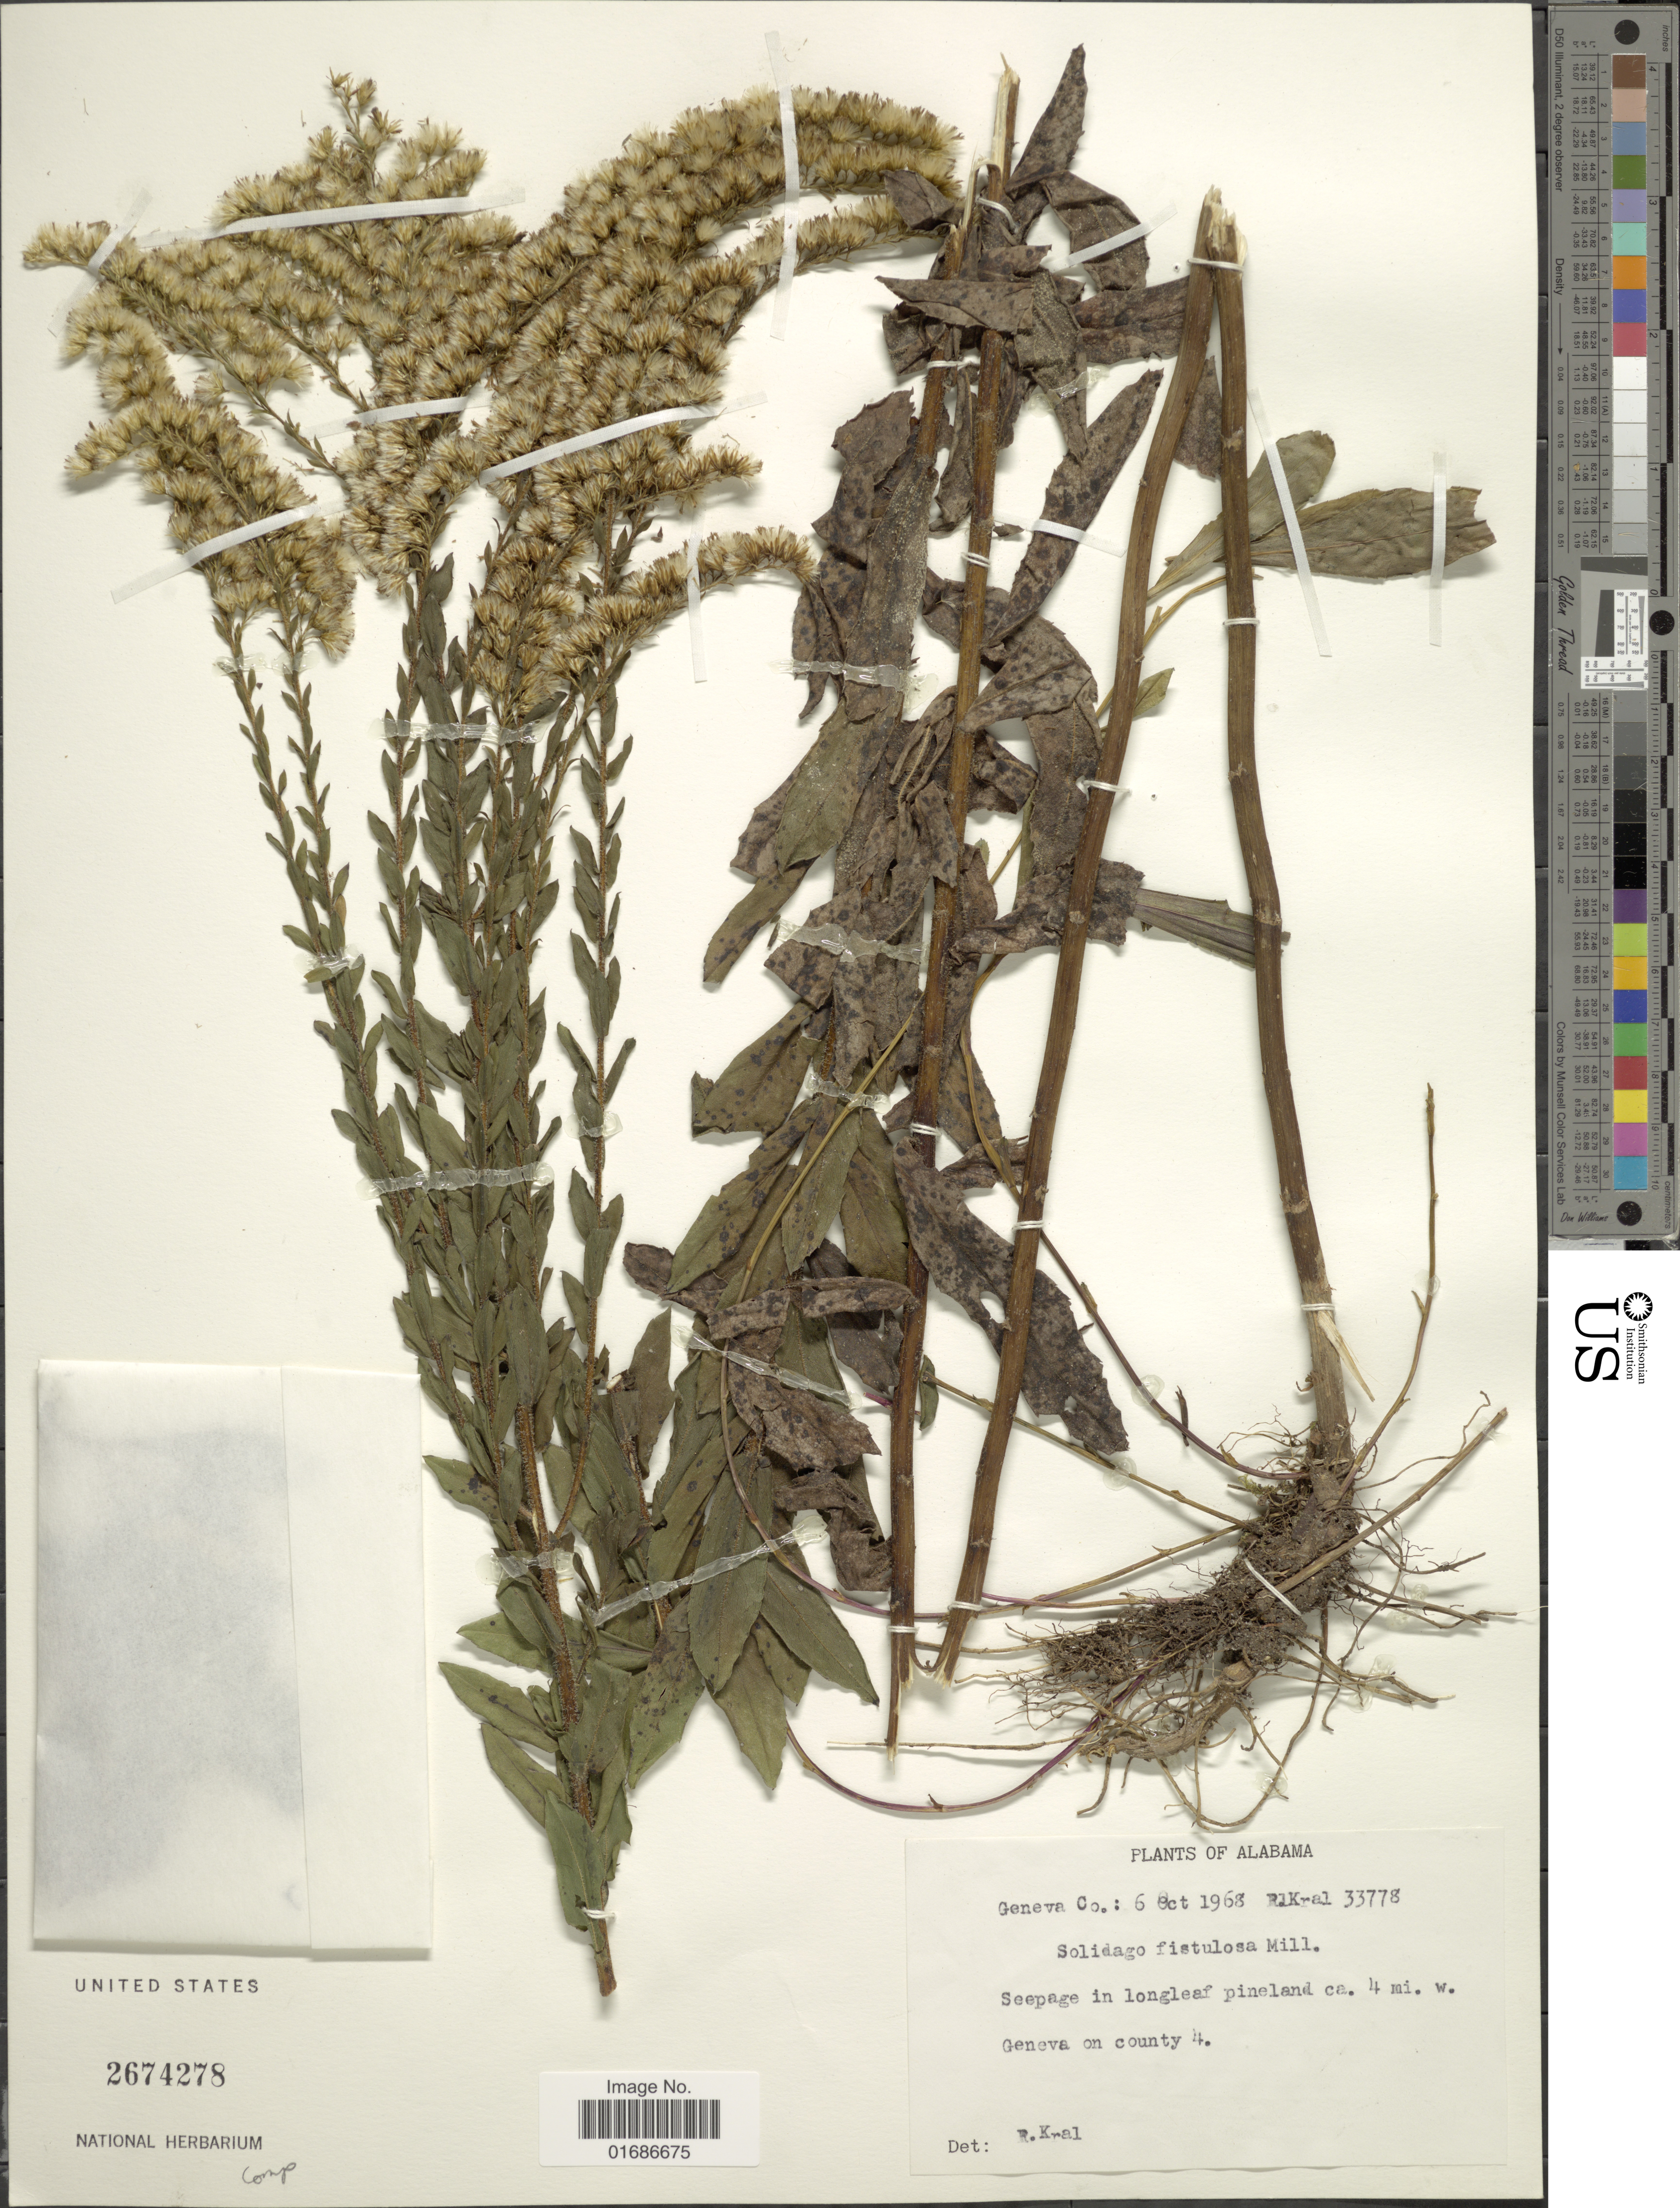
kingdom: Plantae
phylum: Tracheophyta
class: Magnoliopsida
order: Asterales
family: Asteraceae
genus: Solidago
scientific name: Solidago fistulosa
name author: Mill.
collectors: R. Kral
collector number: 33778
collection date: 1968-10-06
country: United States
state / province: Alabama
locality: Geneva Co.: Seepage in longleeaf pineland 4 mi. w. Geneva on county 4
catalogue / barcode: US 2674278